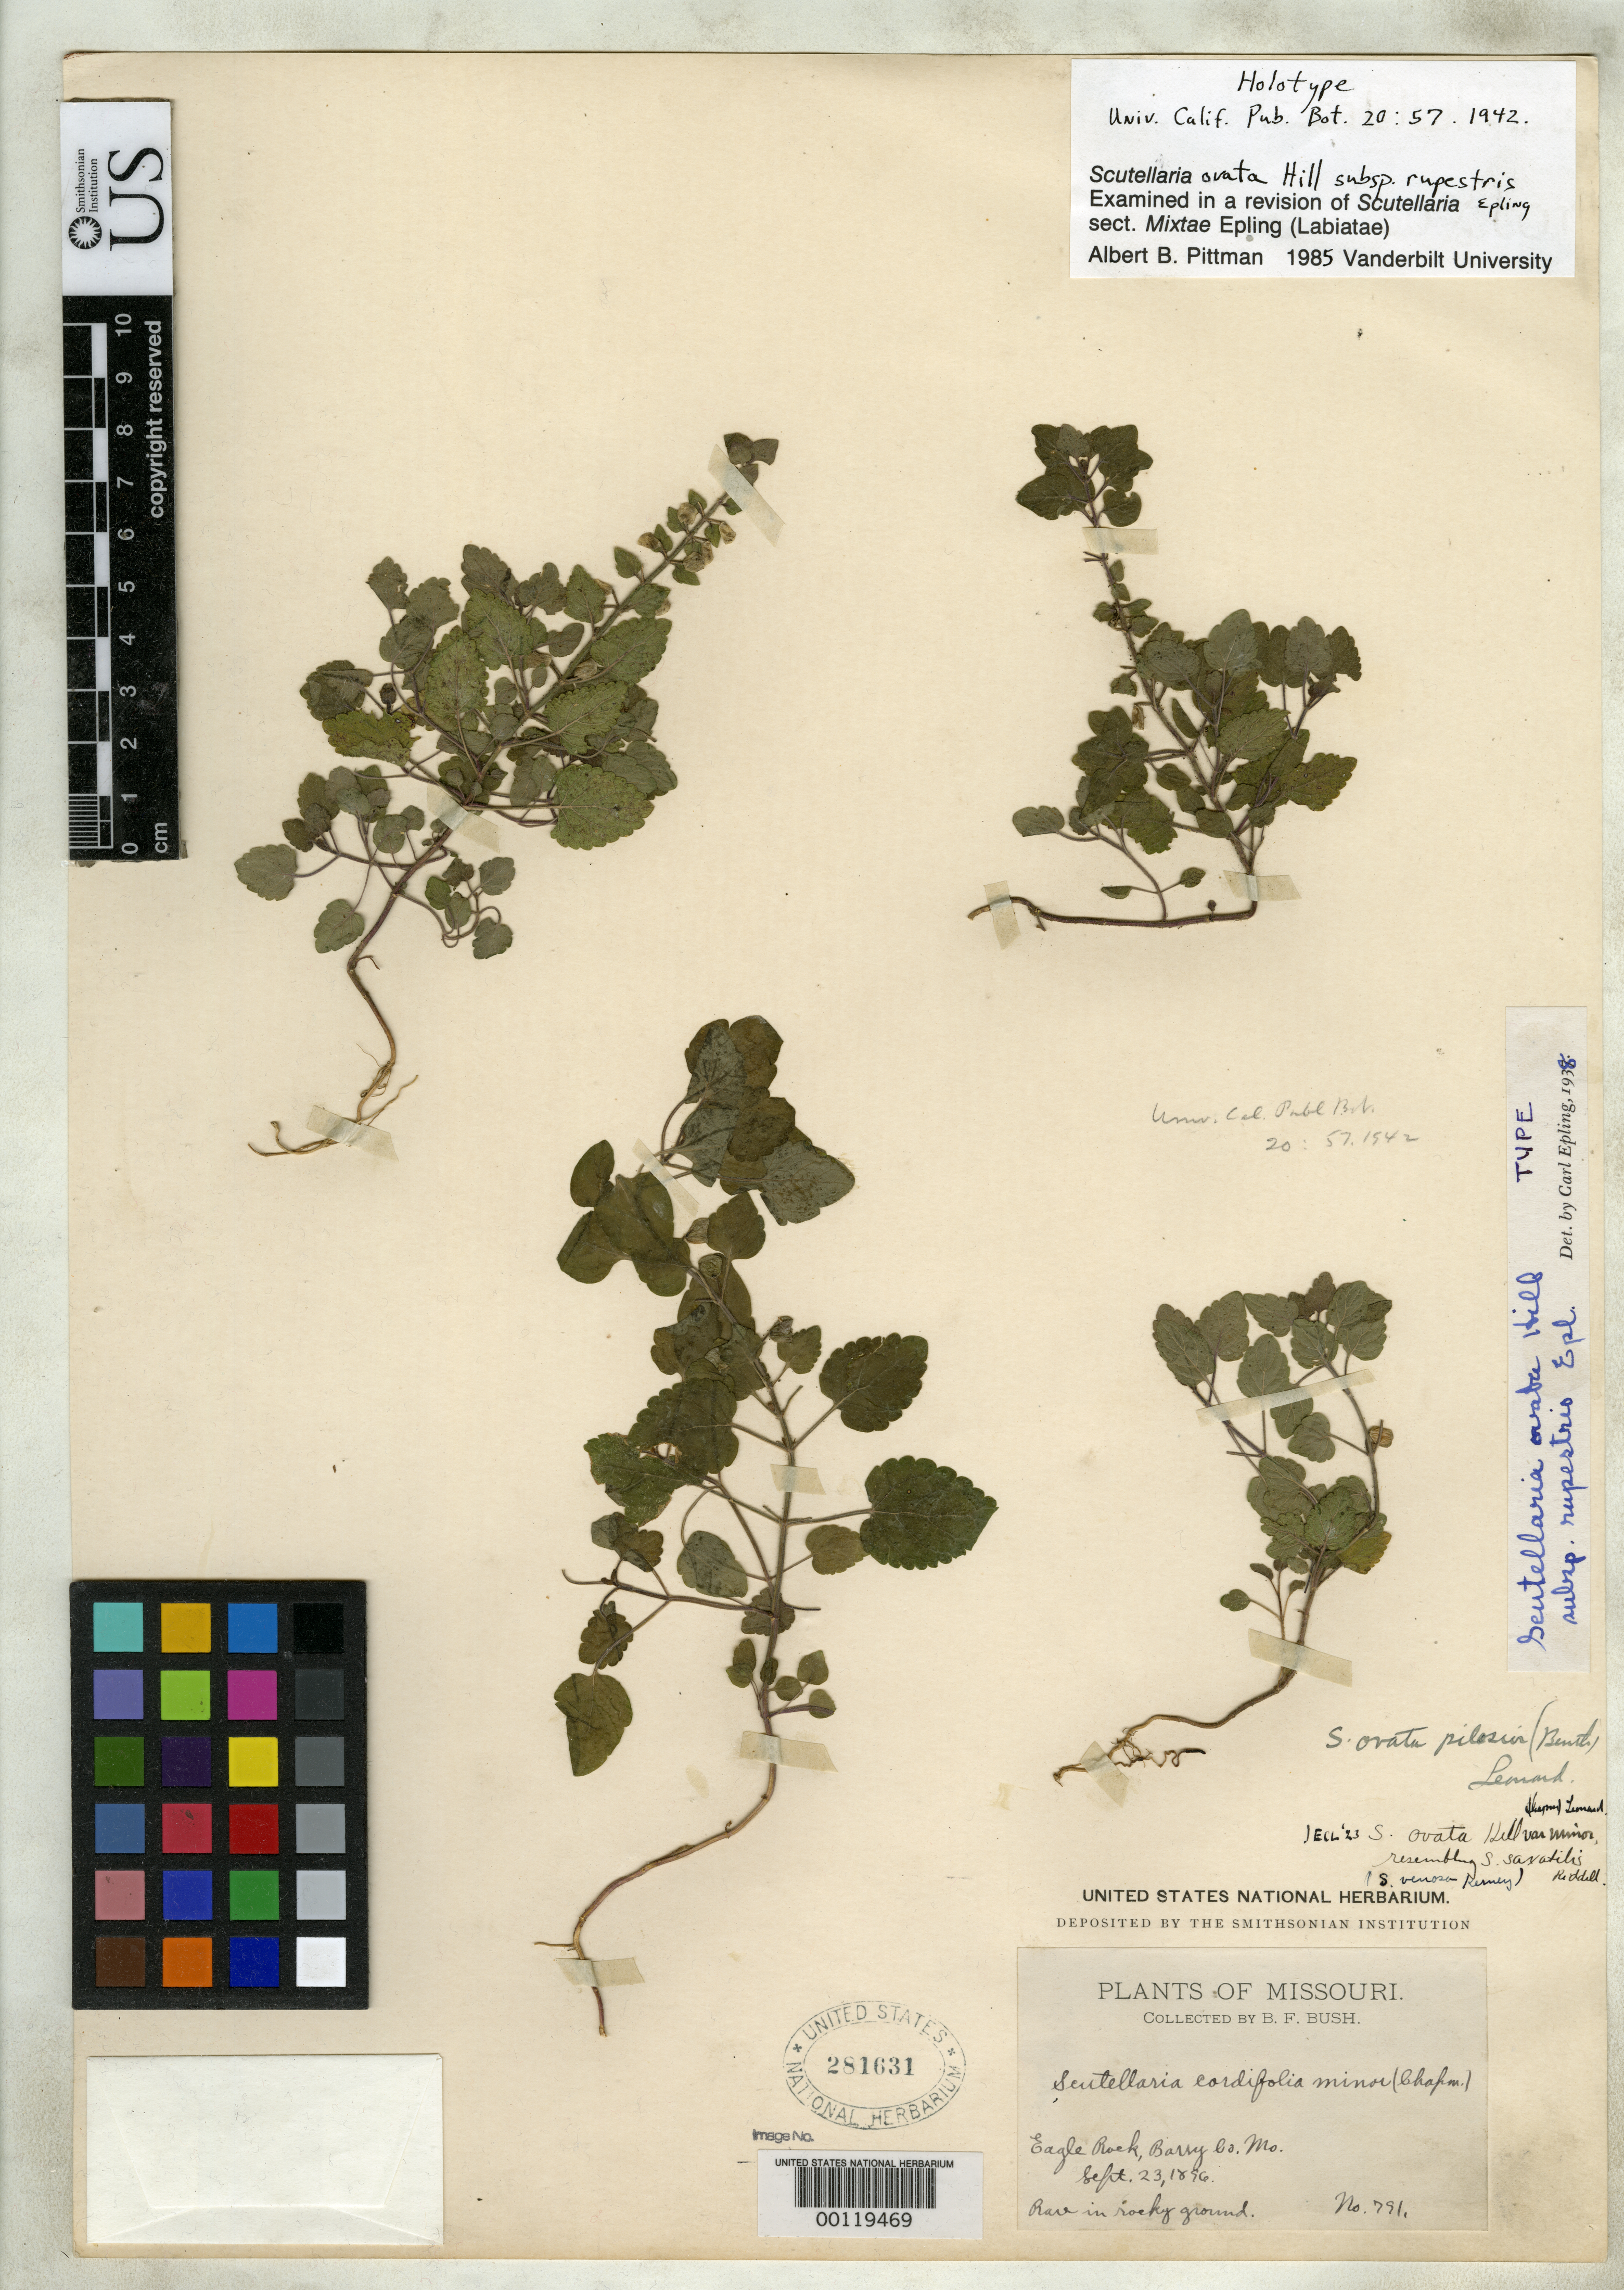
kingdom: Plantae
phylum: Tracheophyta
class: Magnoliopsida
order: Lamiales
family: Lamiaceae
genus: Scutellaria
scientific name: Scutellaria ovata subsp. rupestris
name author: Epling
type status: Holotype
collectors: B. F. Bush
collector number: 791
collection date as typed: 23 Sep 1896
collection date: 1896-09-23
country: United States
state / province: Missouri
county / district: Barry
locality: Eagle Rock.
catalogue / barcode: US 281631